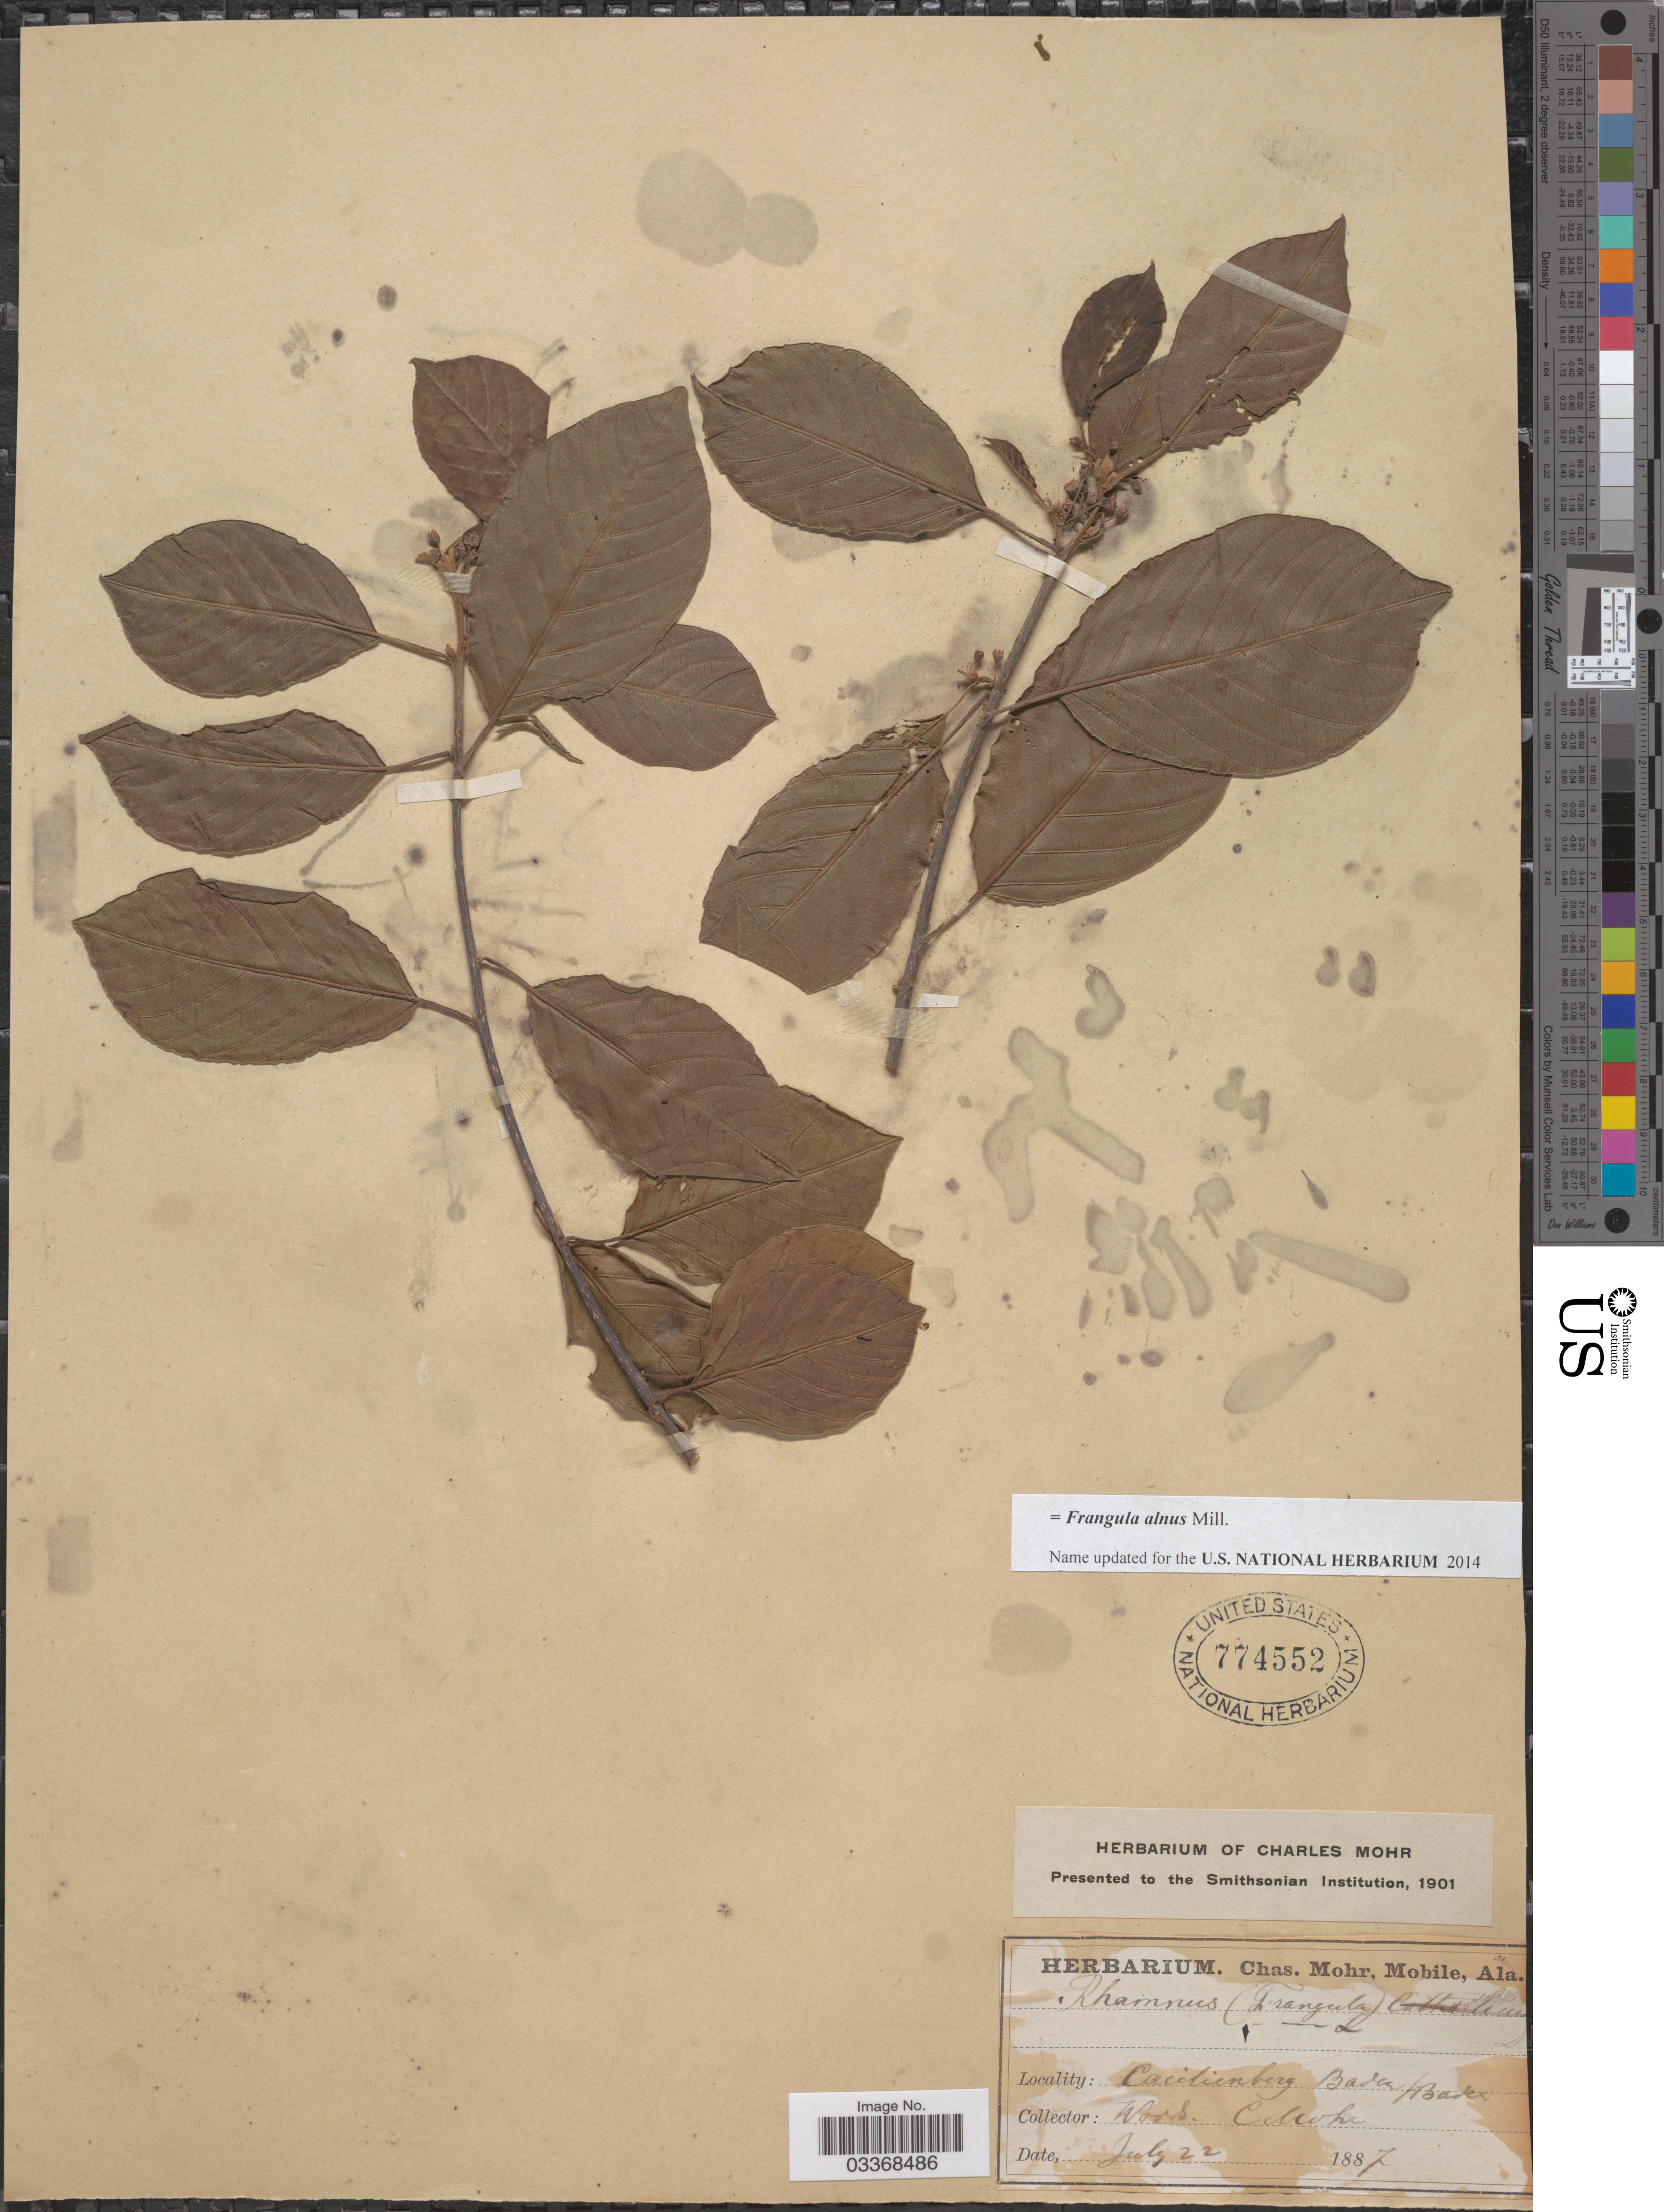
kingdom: Plantae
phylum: Tracheophyta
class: Magnoliopsida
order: Rosales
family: Rhamnaceae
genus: Frangula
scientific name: Frangula alnus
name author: Mill.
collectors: Mohr, C. T. (herbarium)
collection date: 1887-07-22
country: Germany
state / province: Baden-Württemberg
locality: Cacitienberg Baden/Baden.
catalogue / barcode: US 774552